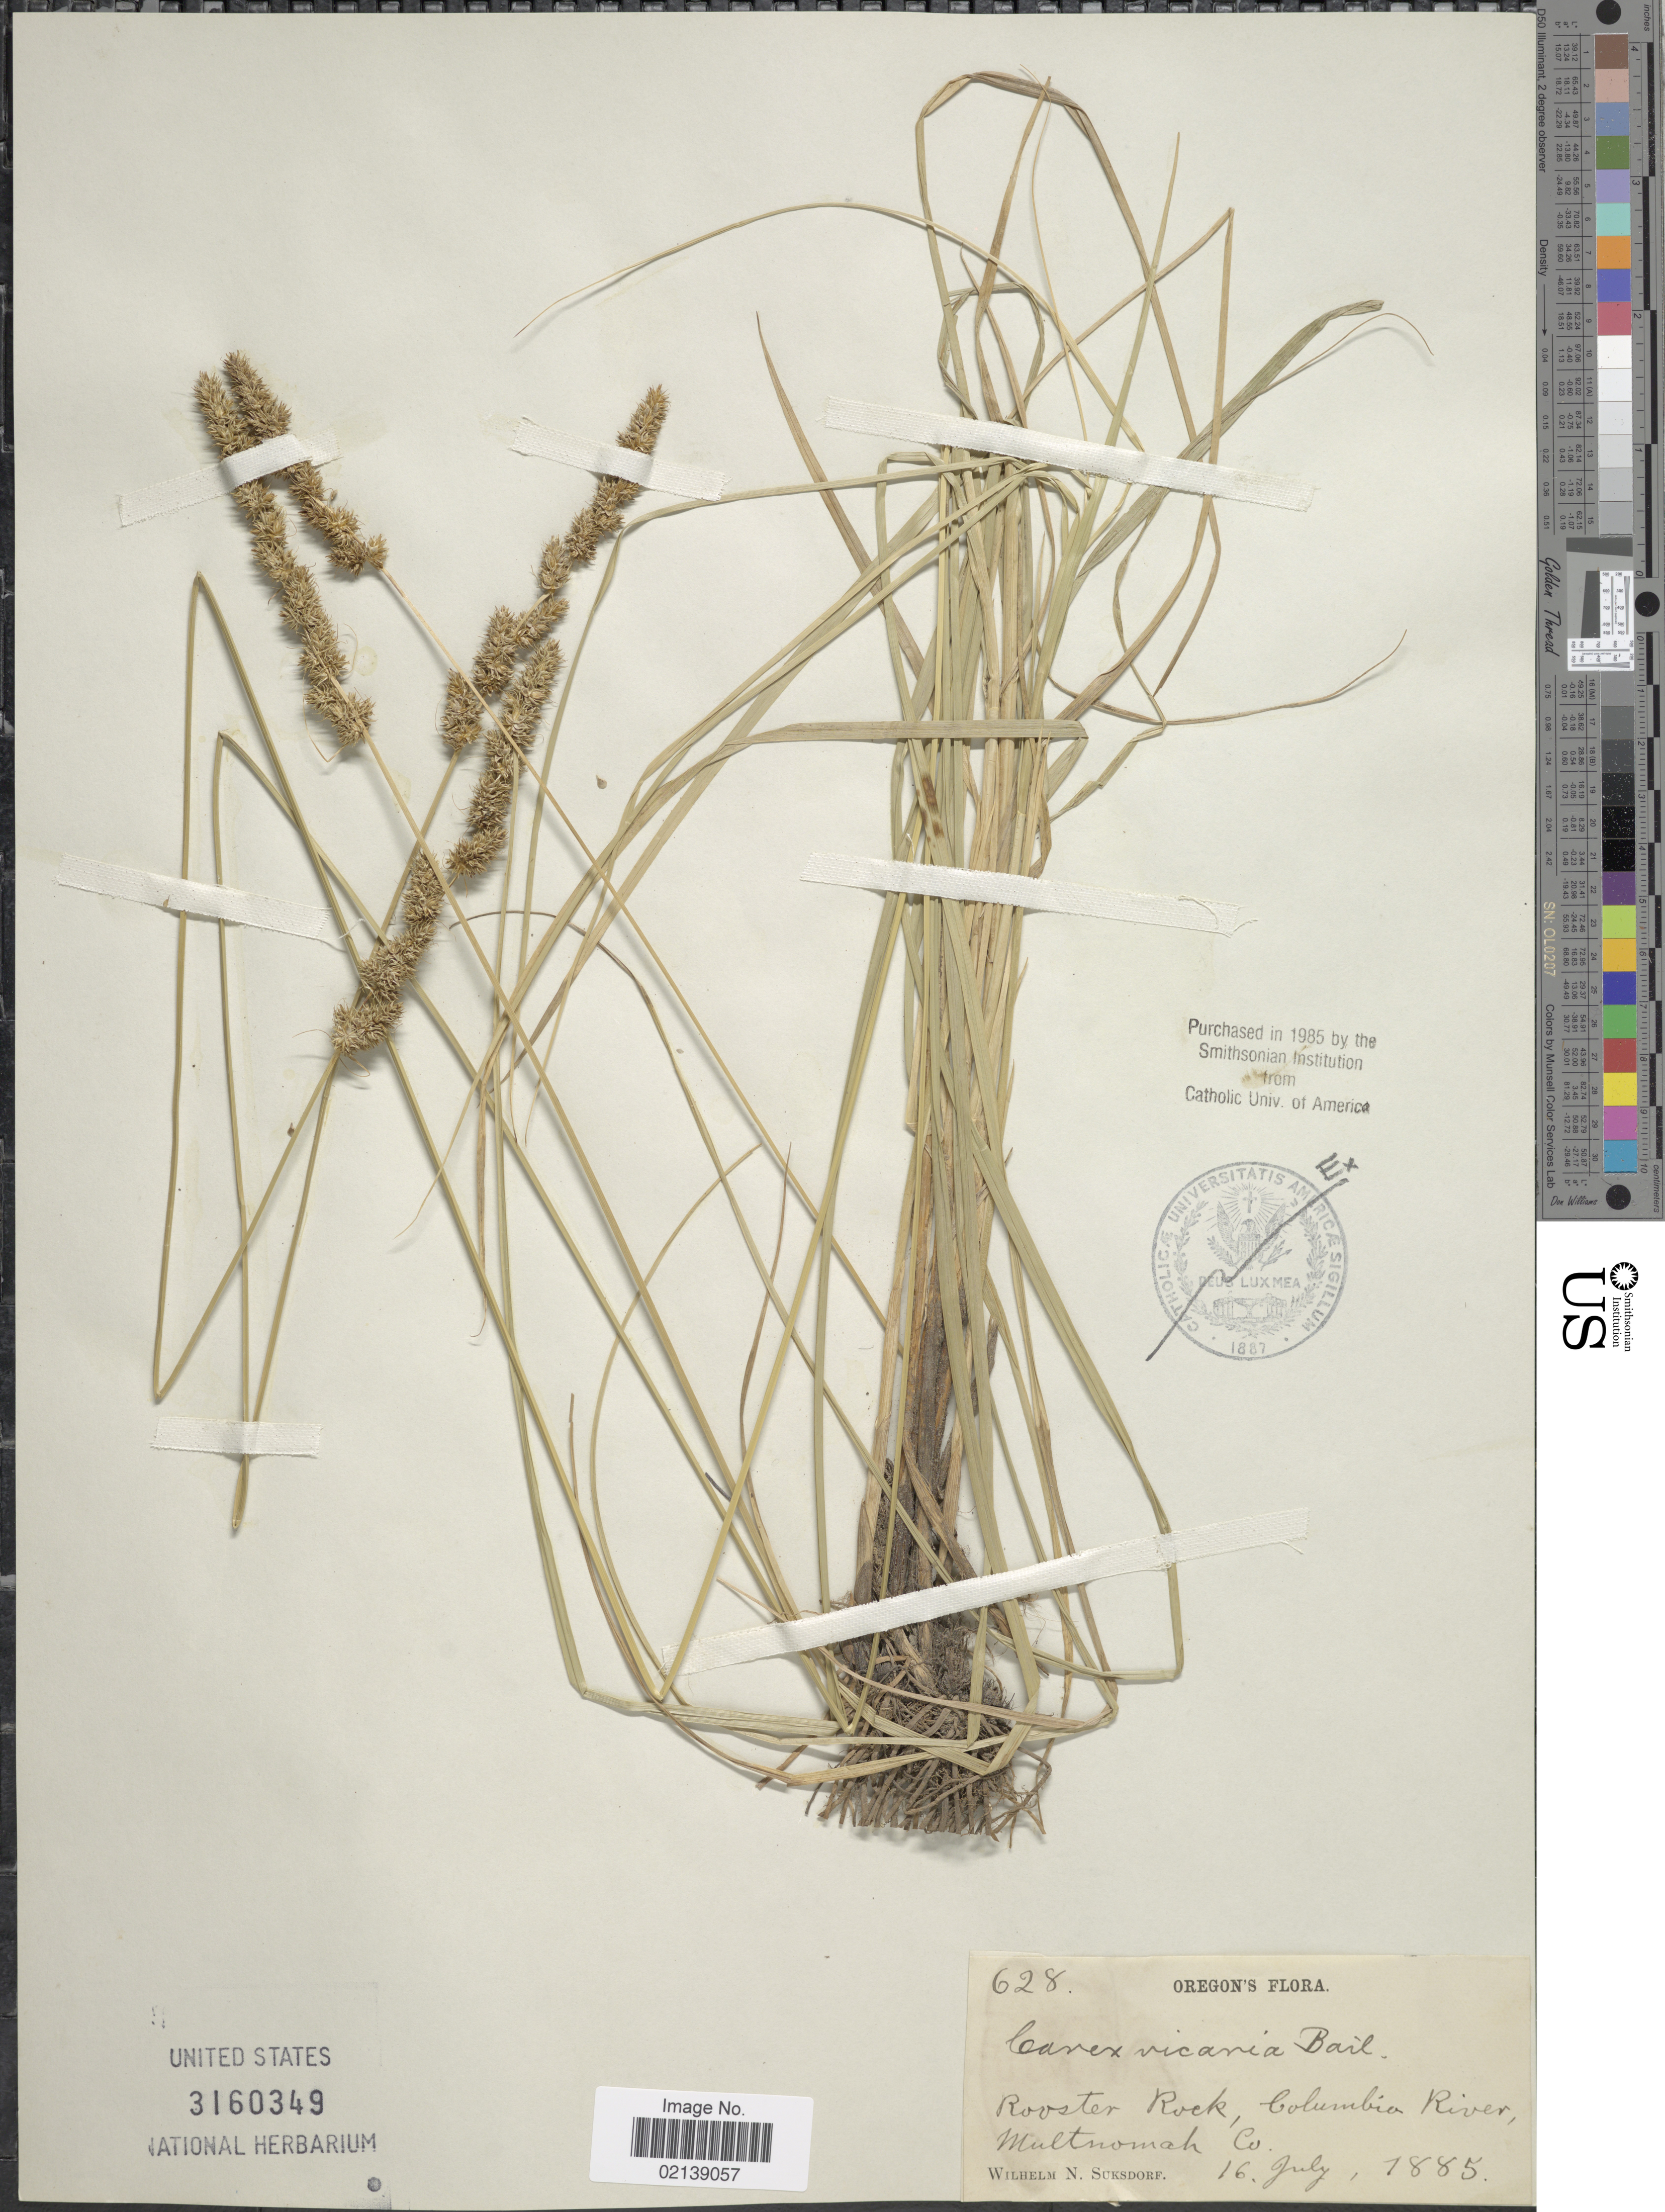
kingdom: Plantae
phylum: Tracheophyta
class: Liliopsida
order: Poales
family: Cyperaceae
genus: Carex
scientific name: Carex densa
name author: (L.H. Bailey) L.H. Bailey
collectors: W. N. Suksdorf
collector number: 628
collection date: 1885-07-16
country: United States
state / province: Oregon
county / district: Multnomah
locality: Rooster Rock, Columbia River, Multnomah Co.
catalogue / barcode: US 3160349